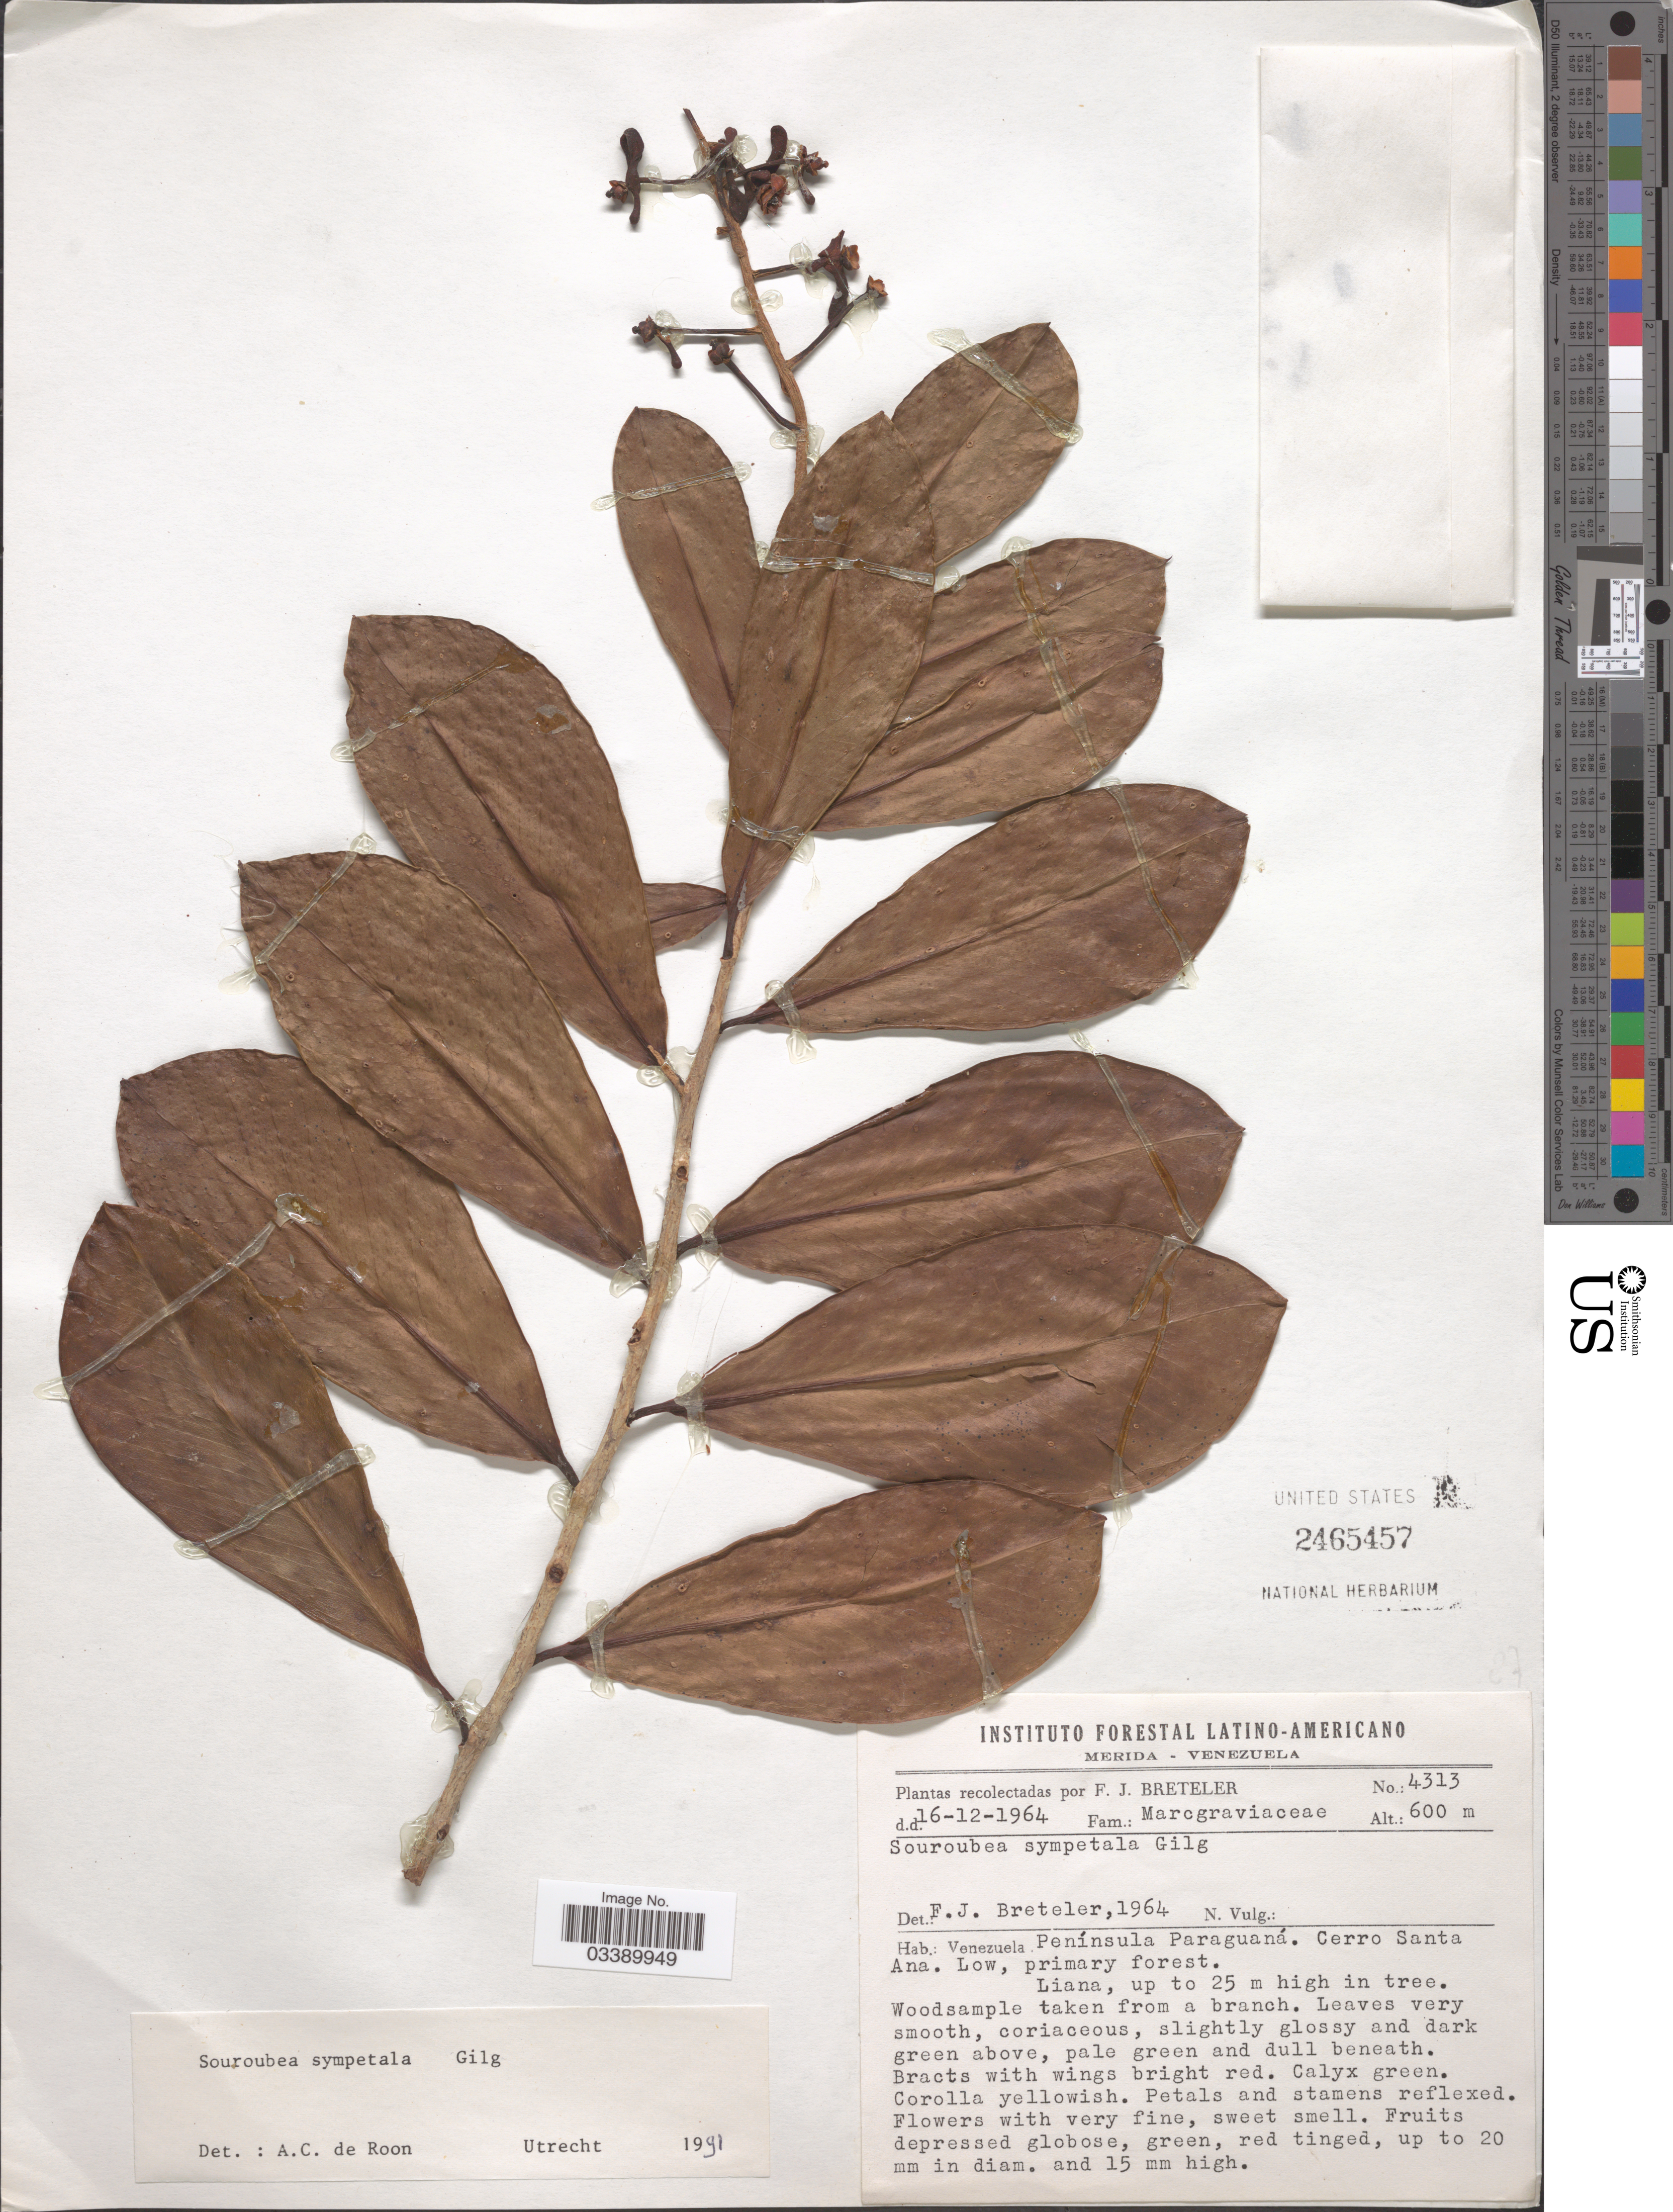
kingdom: Plantae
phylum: Tracheophyta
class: Magnoliopsida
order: Ericales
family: Marcgraviaceae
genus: Souroubea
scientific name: Souroubea sympetala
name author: Gilg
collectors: F. J. Breteler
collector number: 4313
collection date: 1964-12-16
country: Venezuela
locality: Península Paraguaná. Cerro Santa Ana.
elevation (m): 600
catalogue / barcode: US 2465457